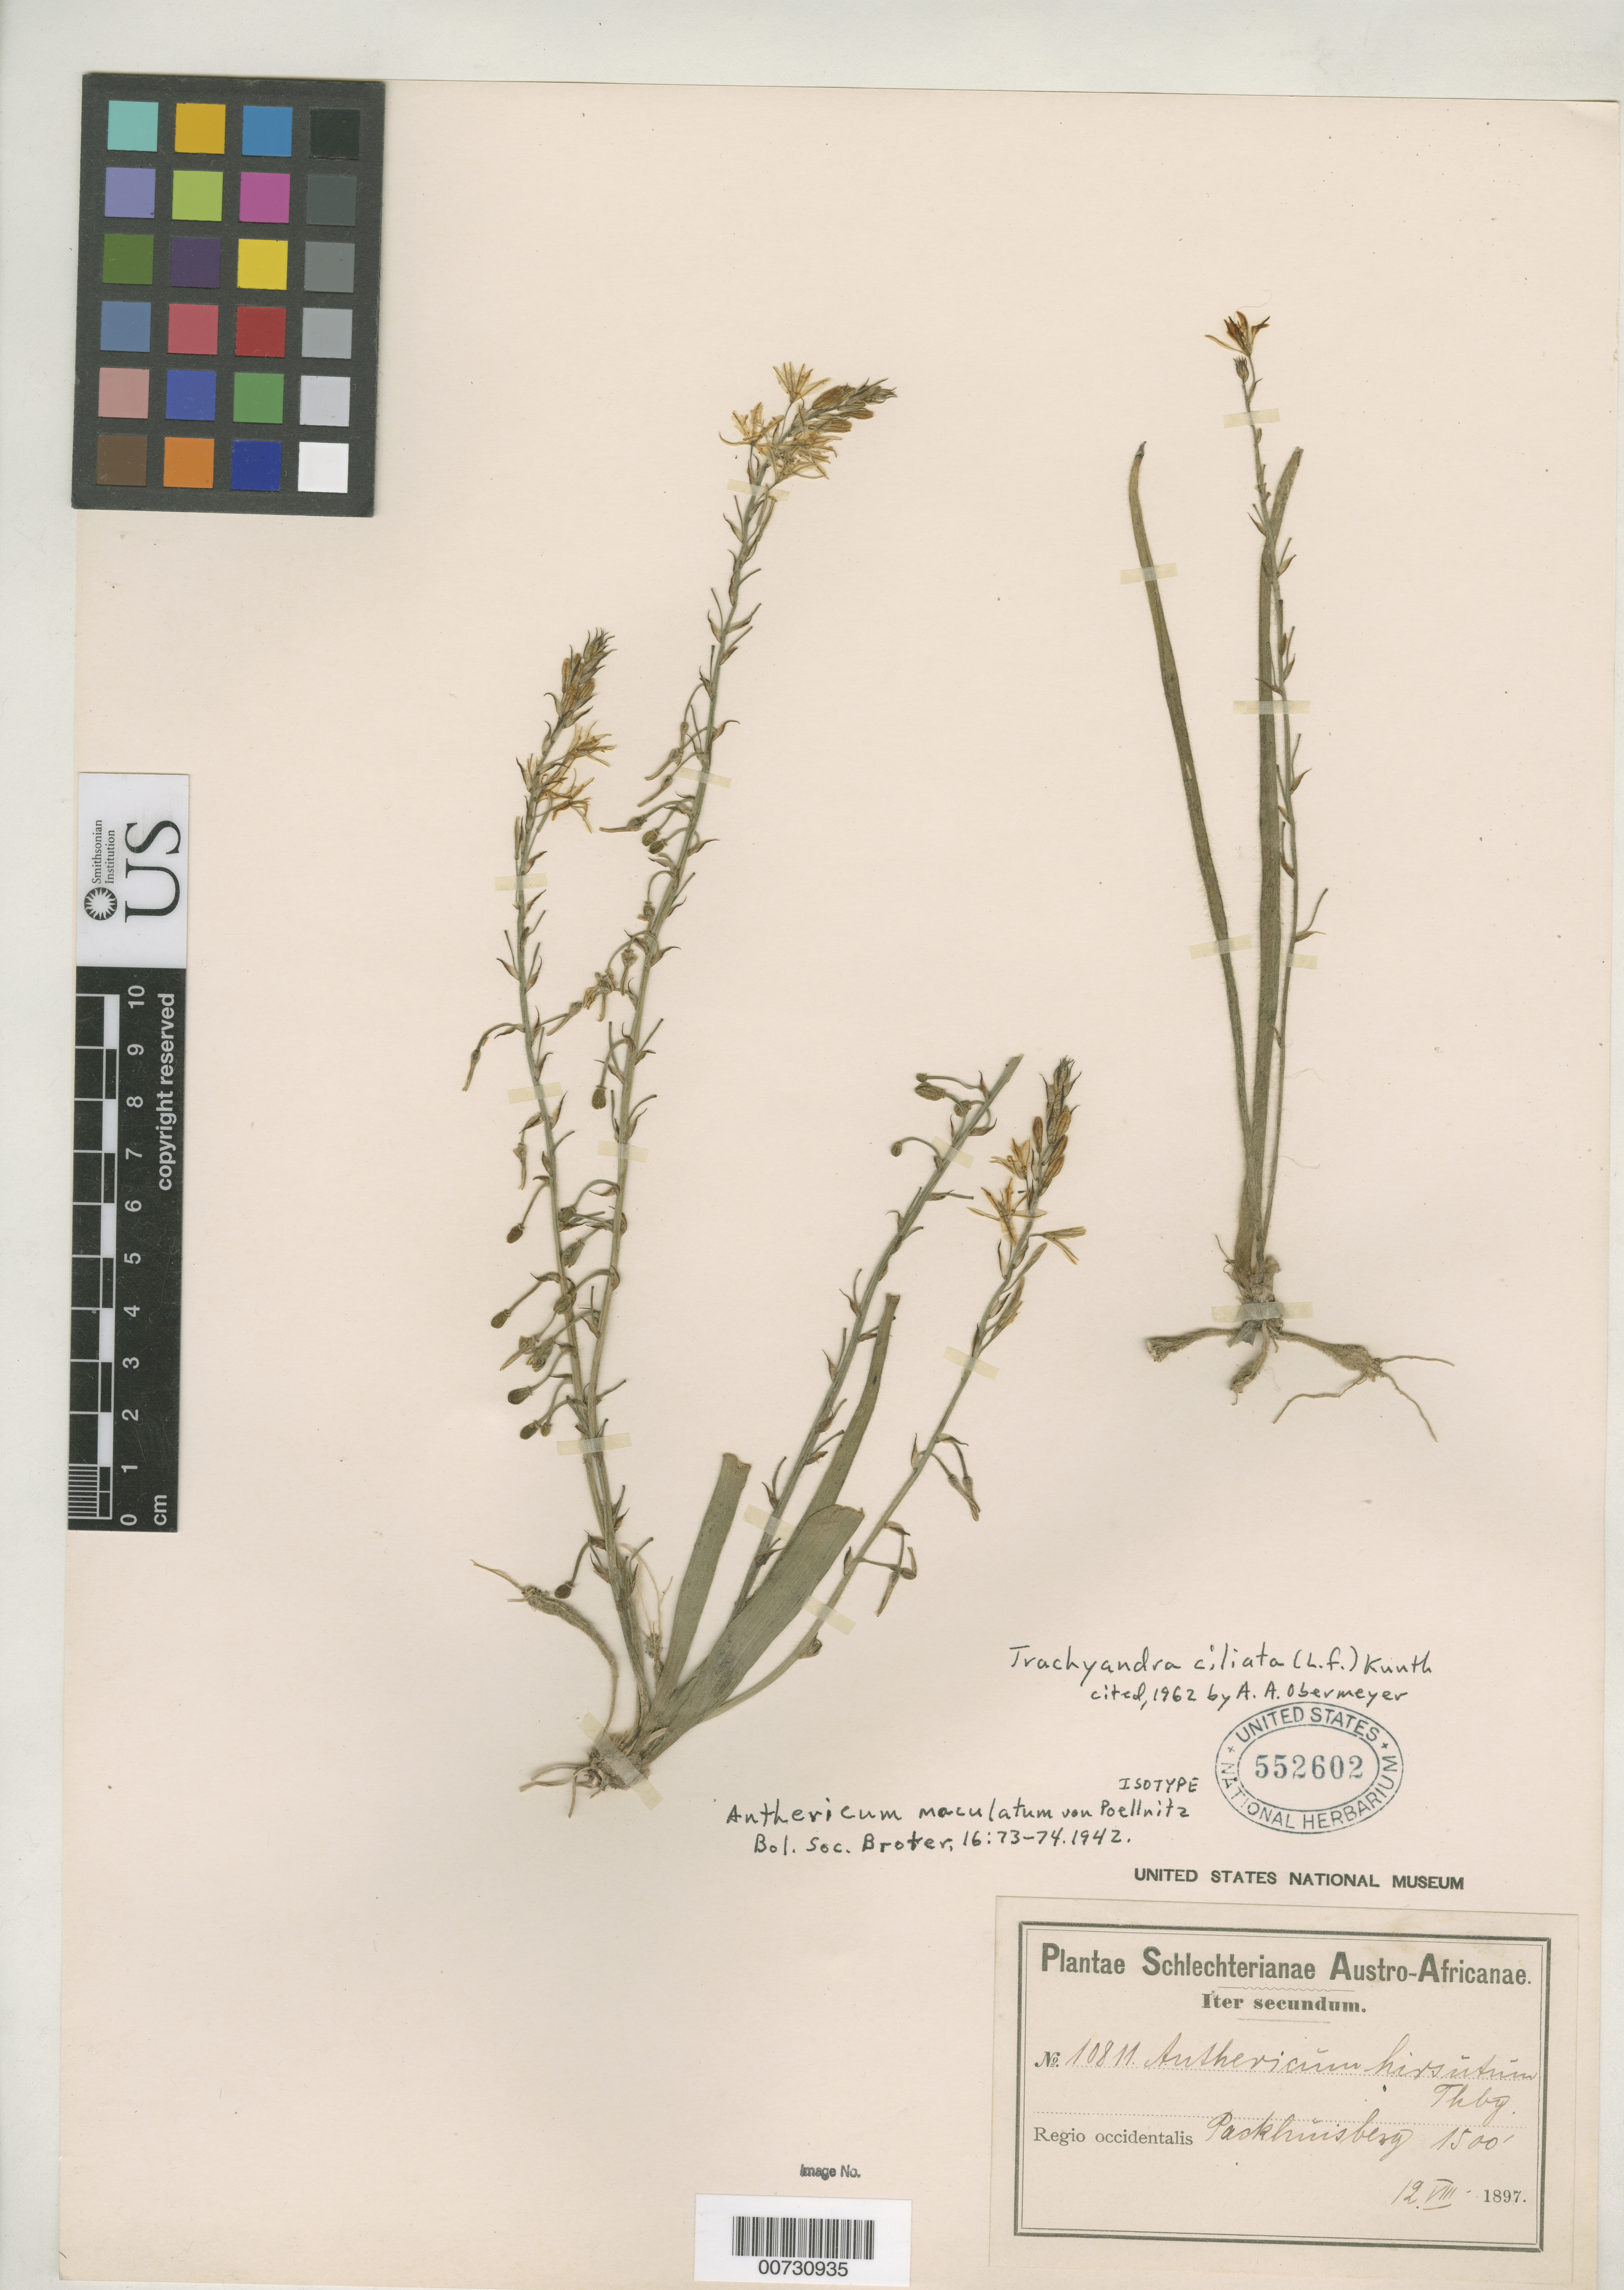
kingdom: Plantae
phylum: Tracheophyta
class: Liliopsida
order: Asparagales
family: Asparagaceae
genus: Anthericum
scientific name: Anthericum maculatum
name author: Poelln.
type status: Isotype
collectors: F. R. R. Schlechter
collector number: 10811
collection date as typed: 12 Aug 1897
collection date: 1897-08-12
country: South Africa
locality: Regio occidentalis, Packhuisberg.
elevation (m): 457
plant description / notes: Collection (but not US sheet) cited 1962 by A.A. Obermeyer, Bothalia 7: 734.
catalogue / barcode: US 552602